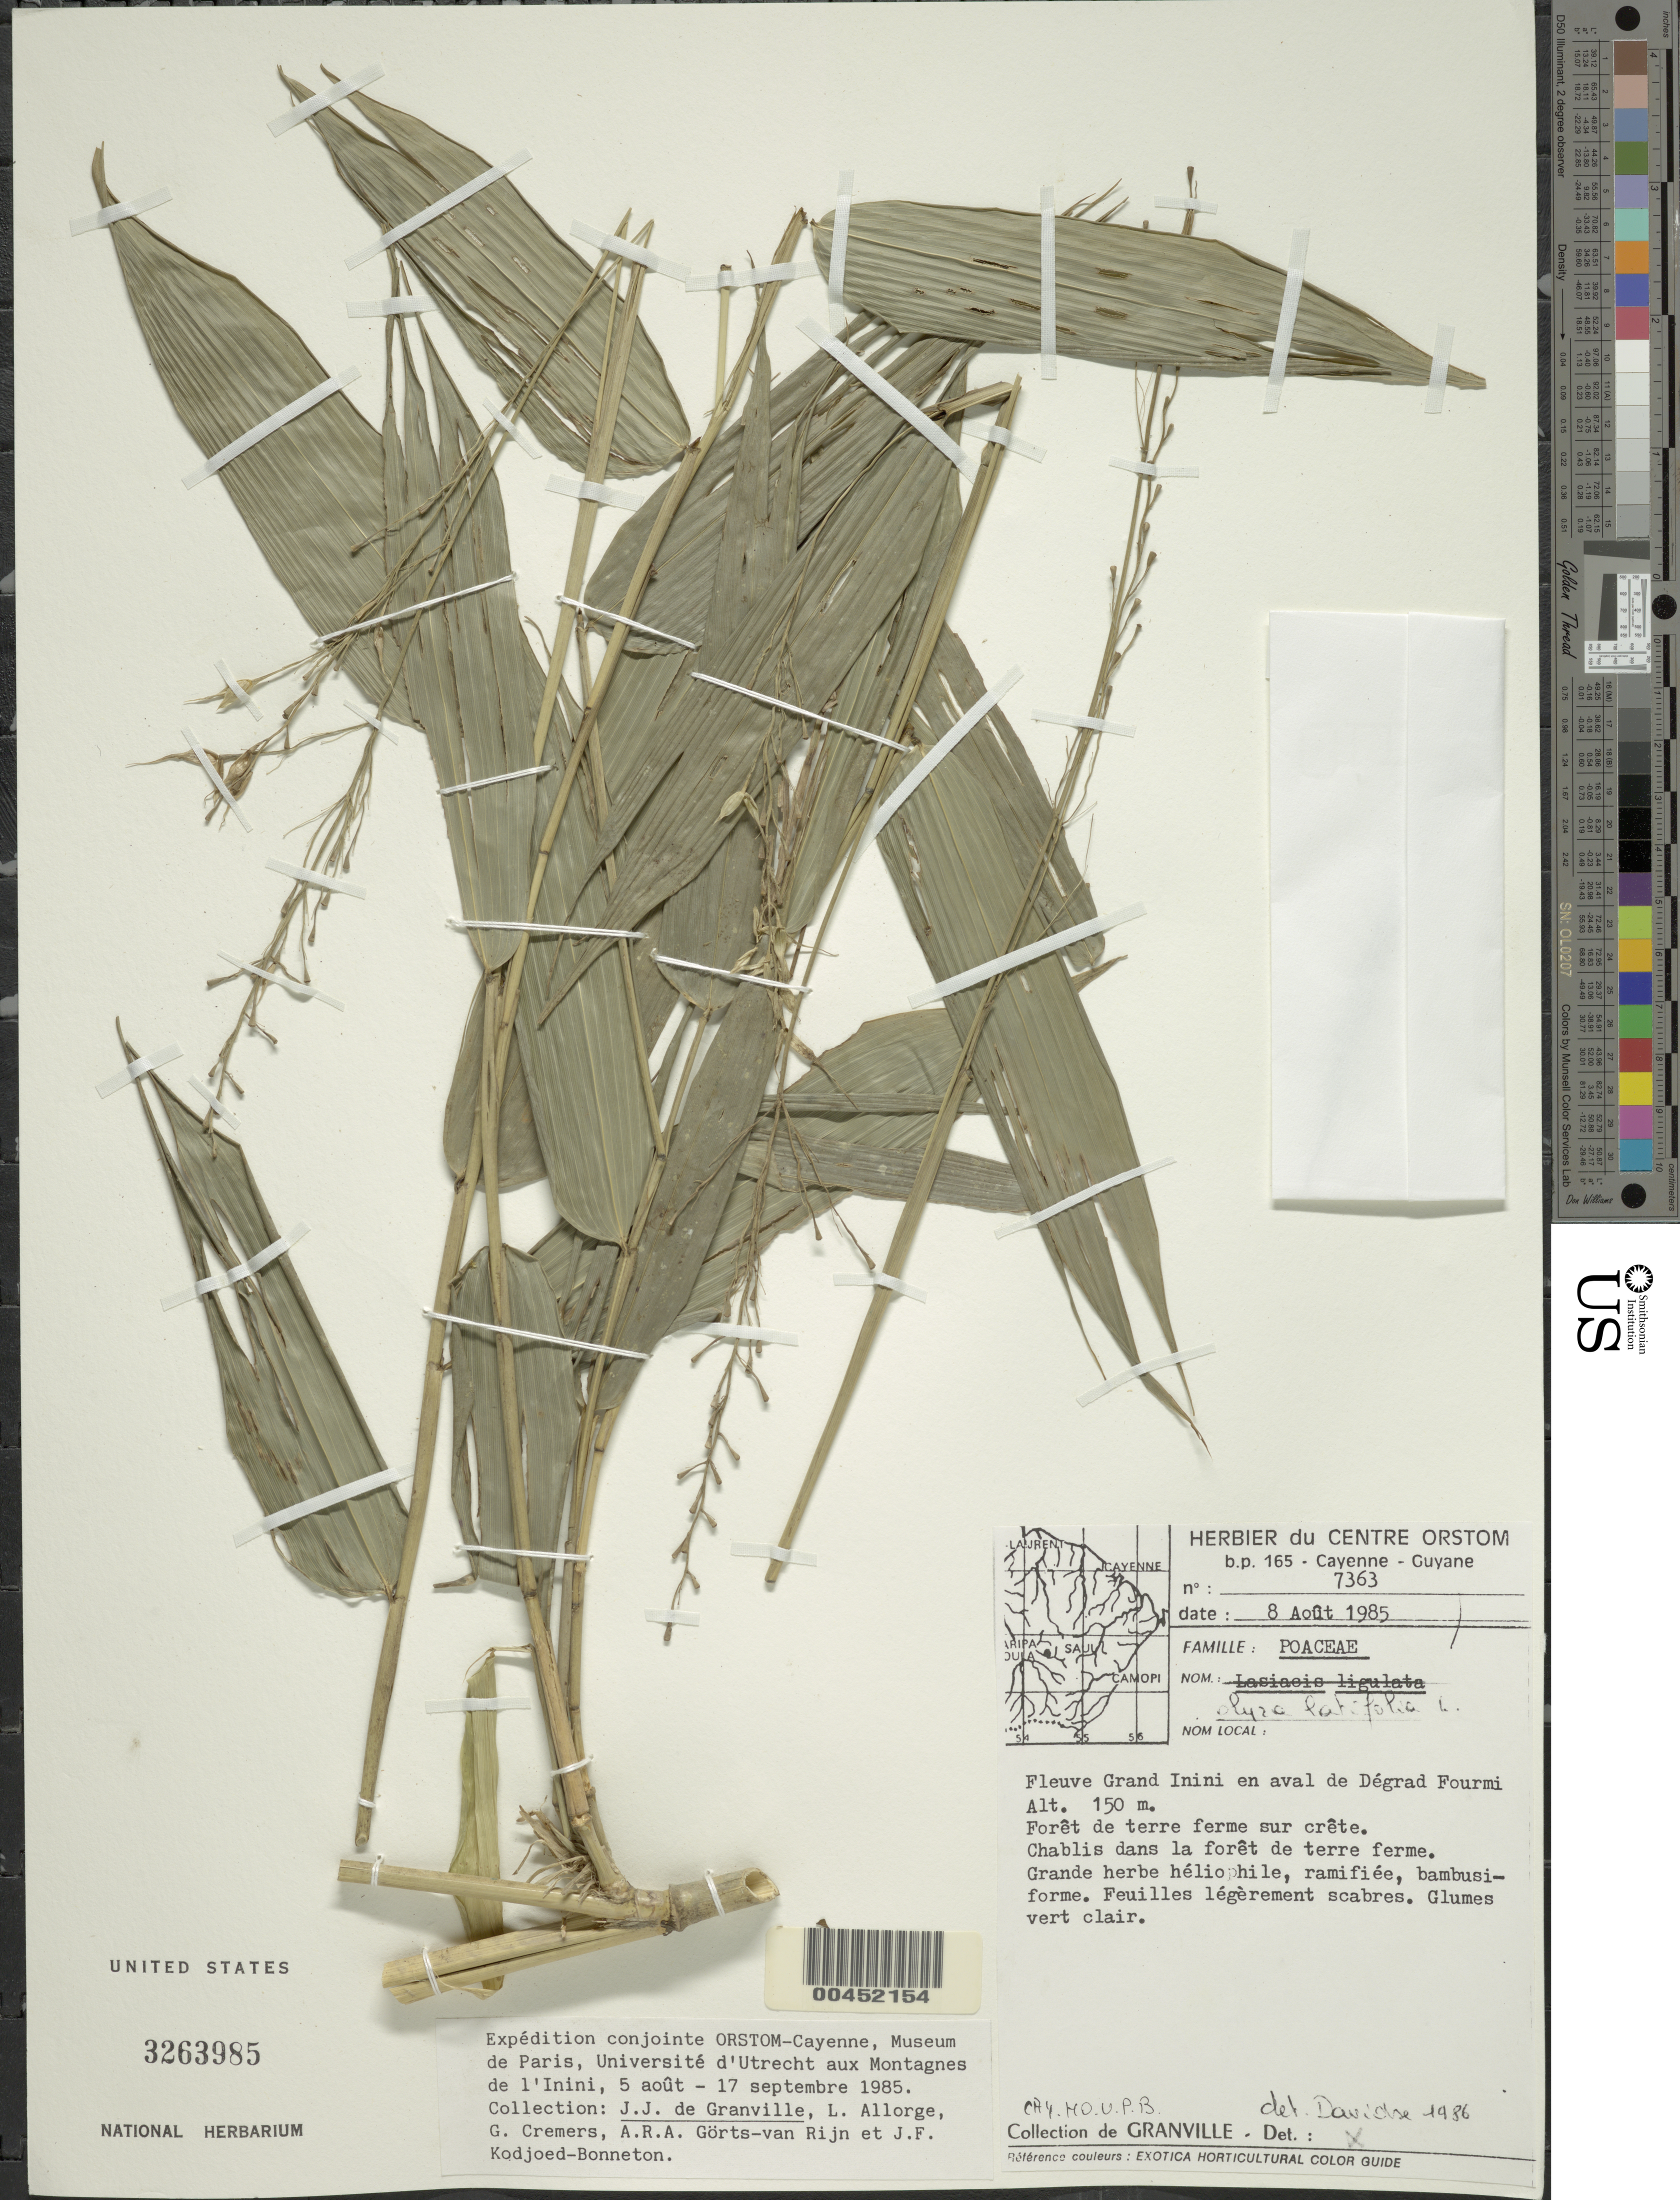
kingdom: Plantae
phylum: Tracheophyta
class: Liliopsida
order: Poales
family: Poaceae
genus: Olyra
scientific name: Olyra latifolia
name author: L.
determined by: Davidse, Gerrit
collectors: J.-J. de Granville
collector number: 7363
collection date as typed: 08 Aug 1985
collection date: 1985-08-08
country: French Guiana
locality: Fleuve grand inini en aval de degrad fourmi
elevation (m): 150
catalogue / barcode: US 3263985